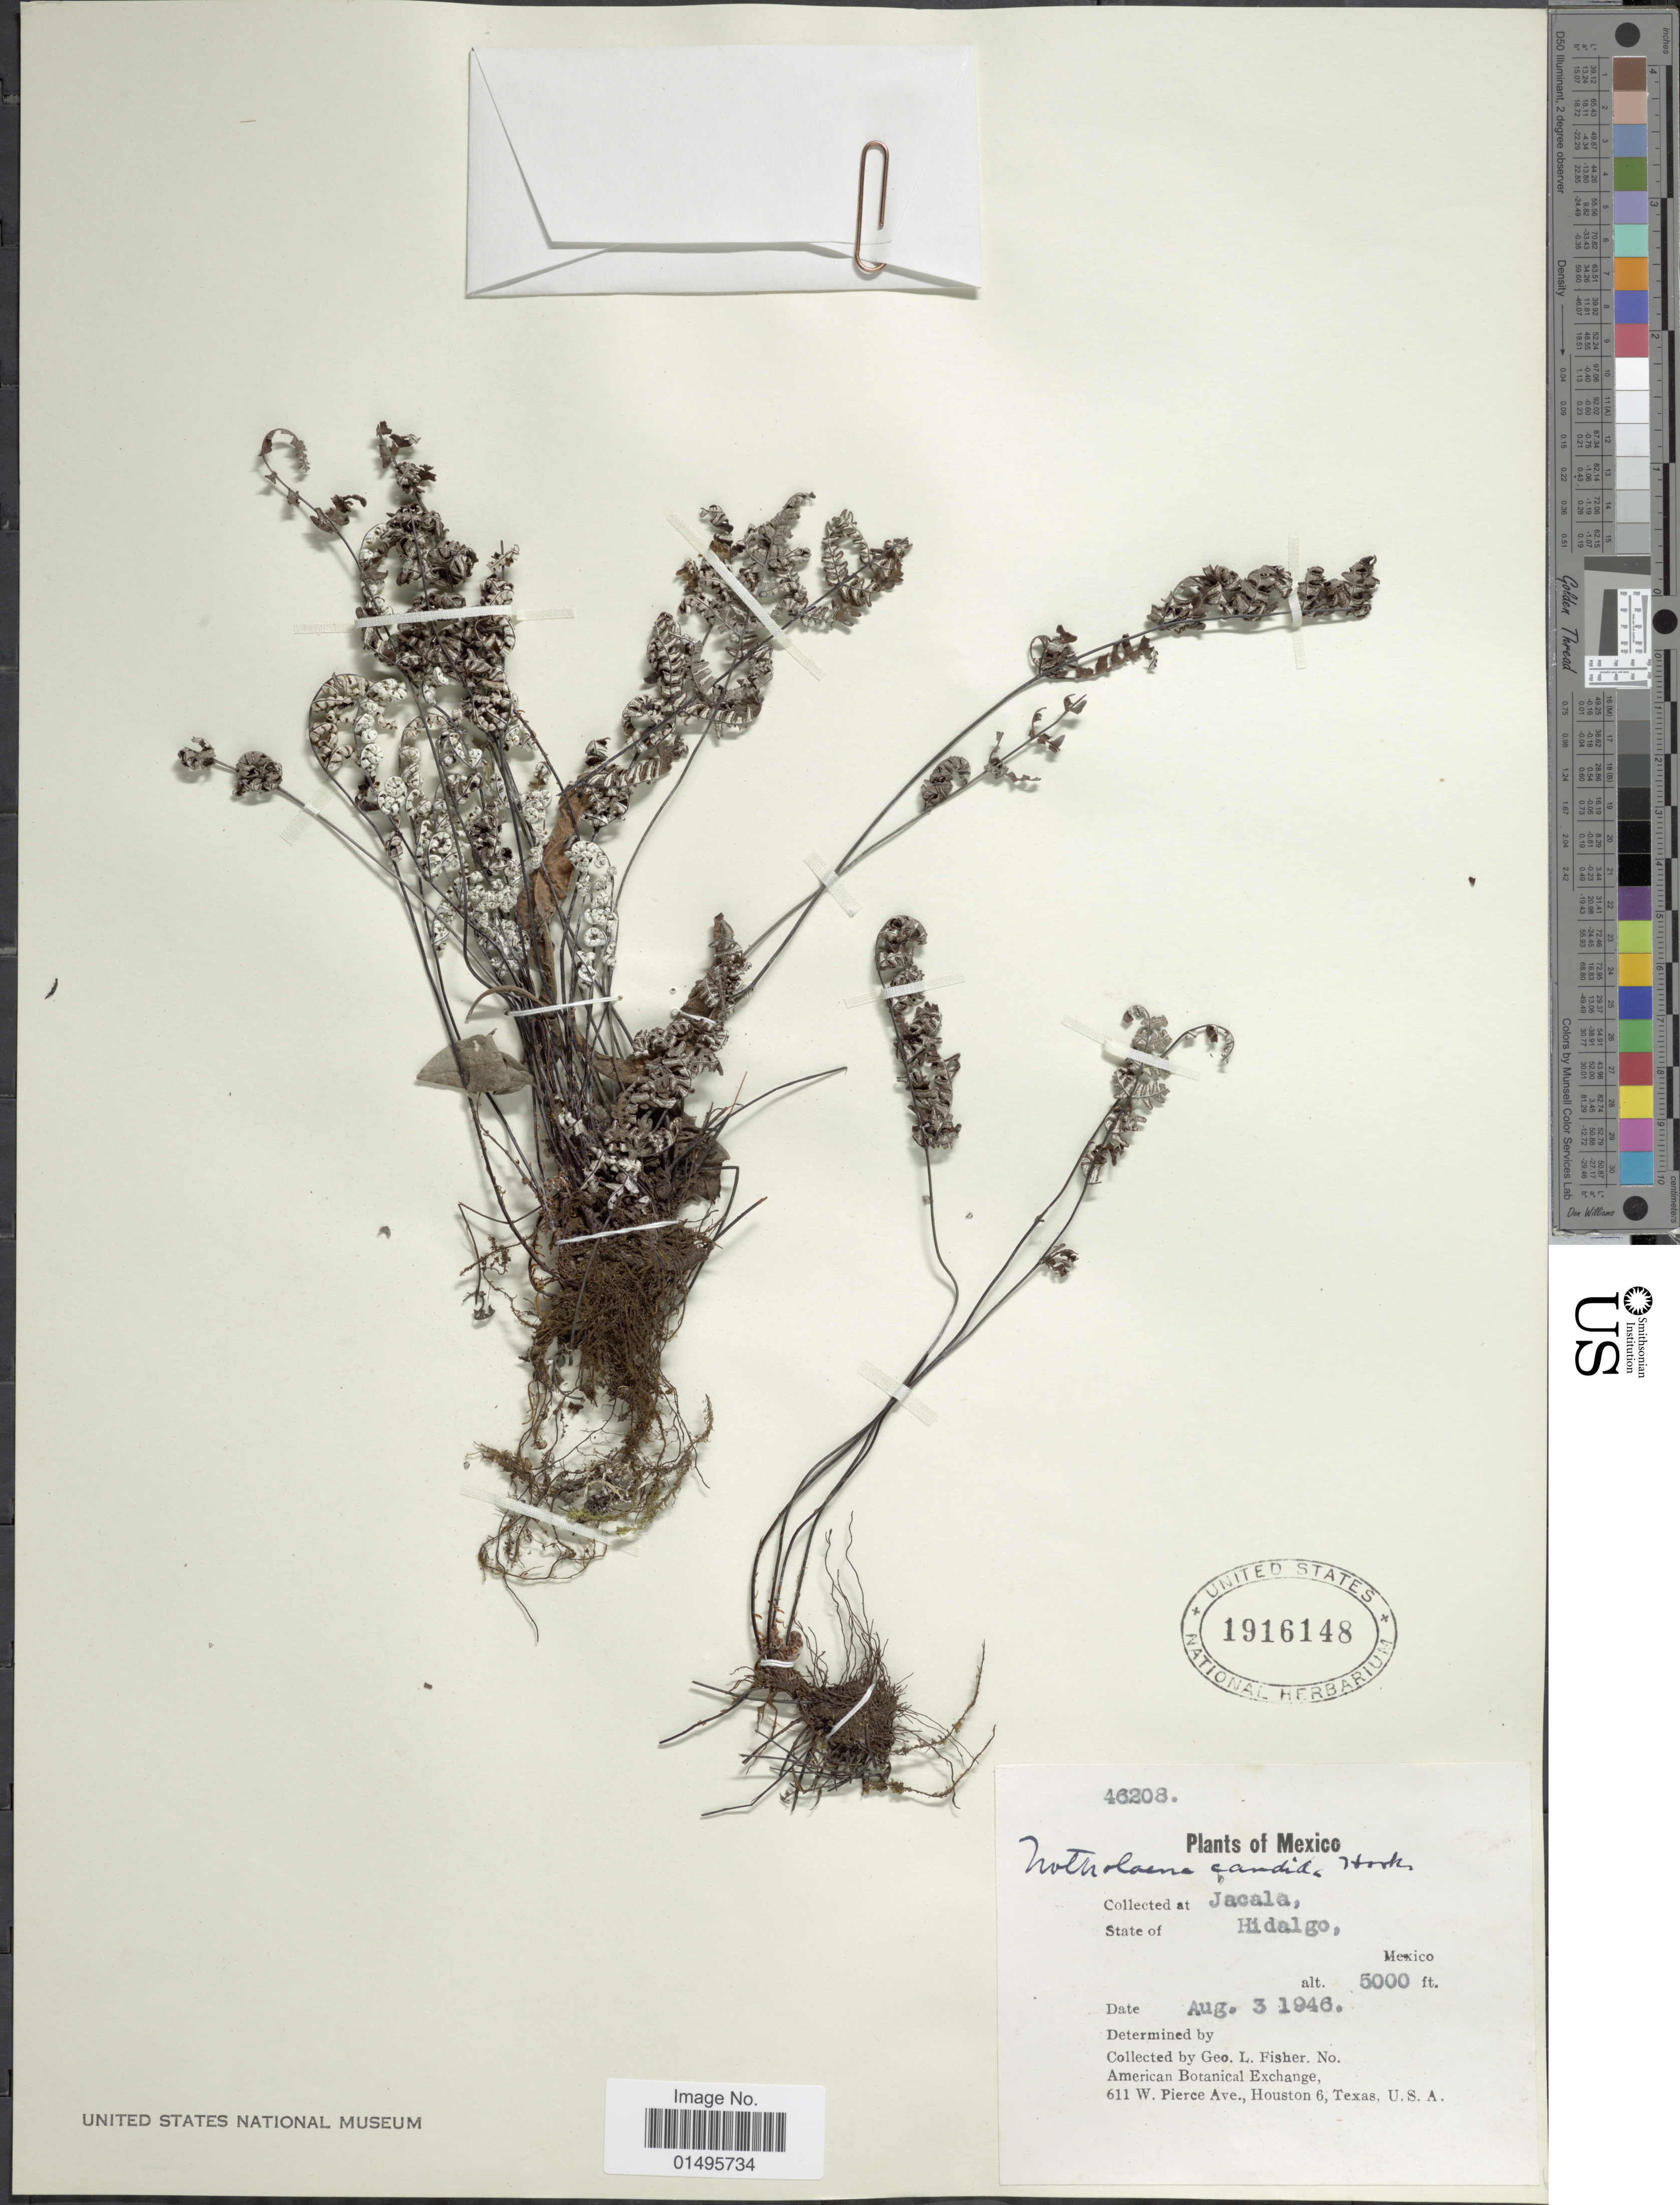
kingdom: Plantae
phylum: Tracheophyta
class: Polypodiopsida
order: Polypodiales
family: Pteridaceae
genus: Notholaena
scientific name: Notholaena candida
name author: (M. Martens) Hook.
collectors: G. L. Fisher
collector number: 46208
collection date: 1946-08-03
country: Mexico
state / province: Hidalgo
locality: Jacala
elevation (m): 1524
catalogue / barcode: US 1916148